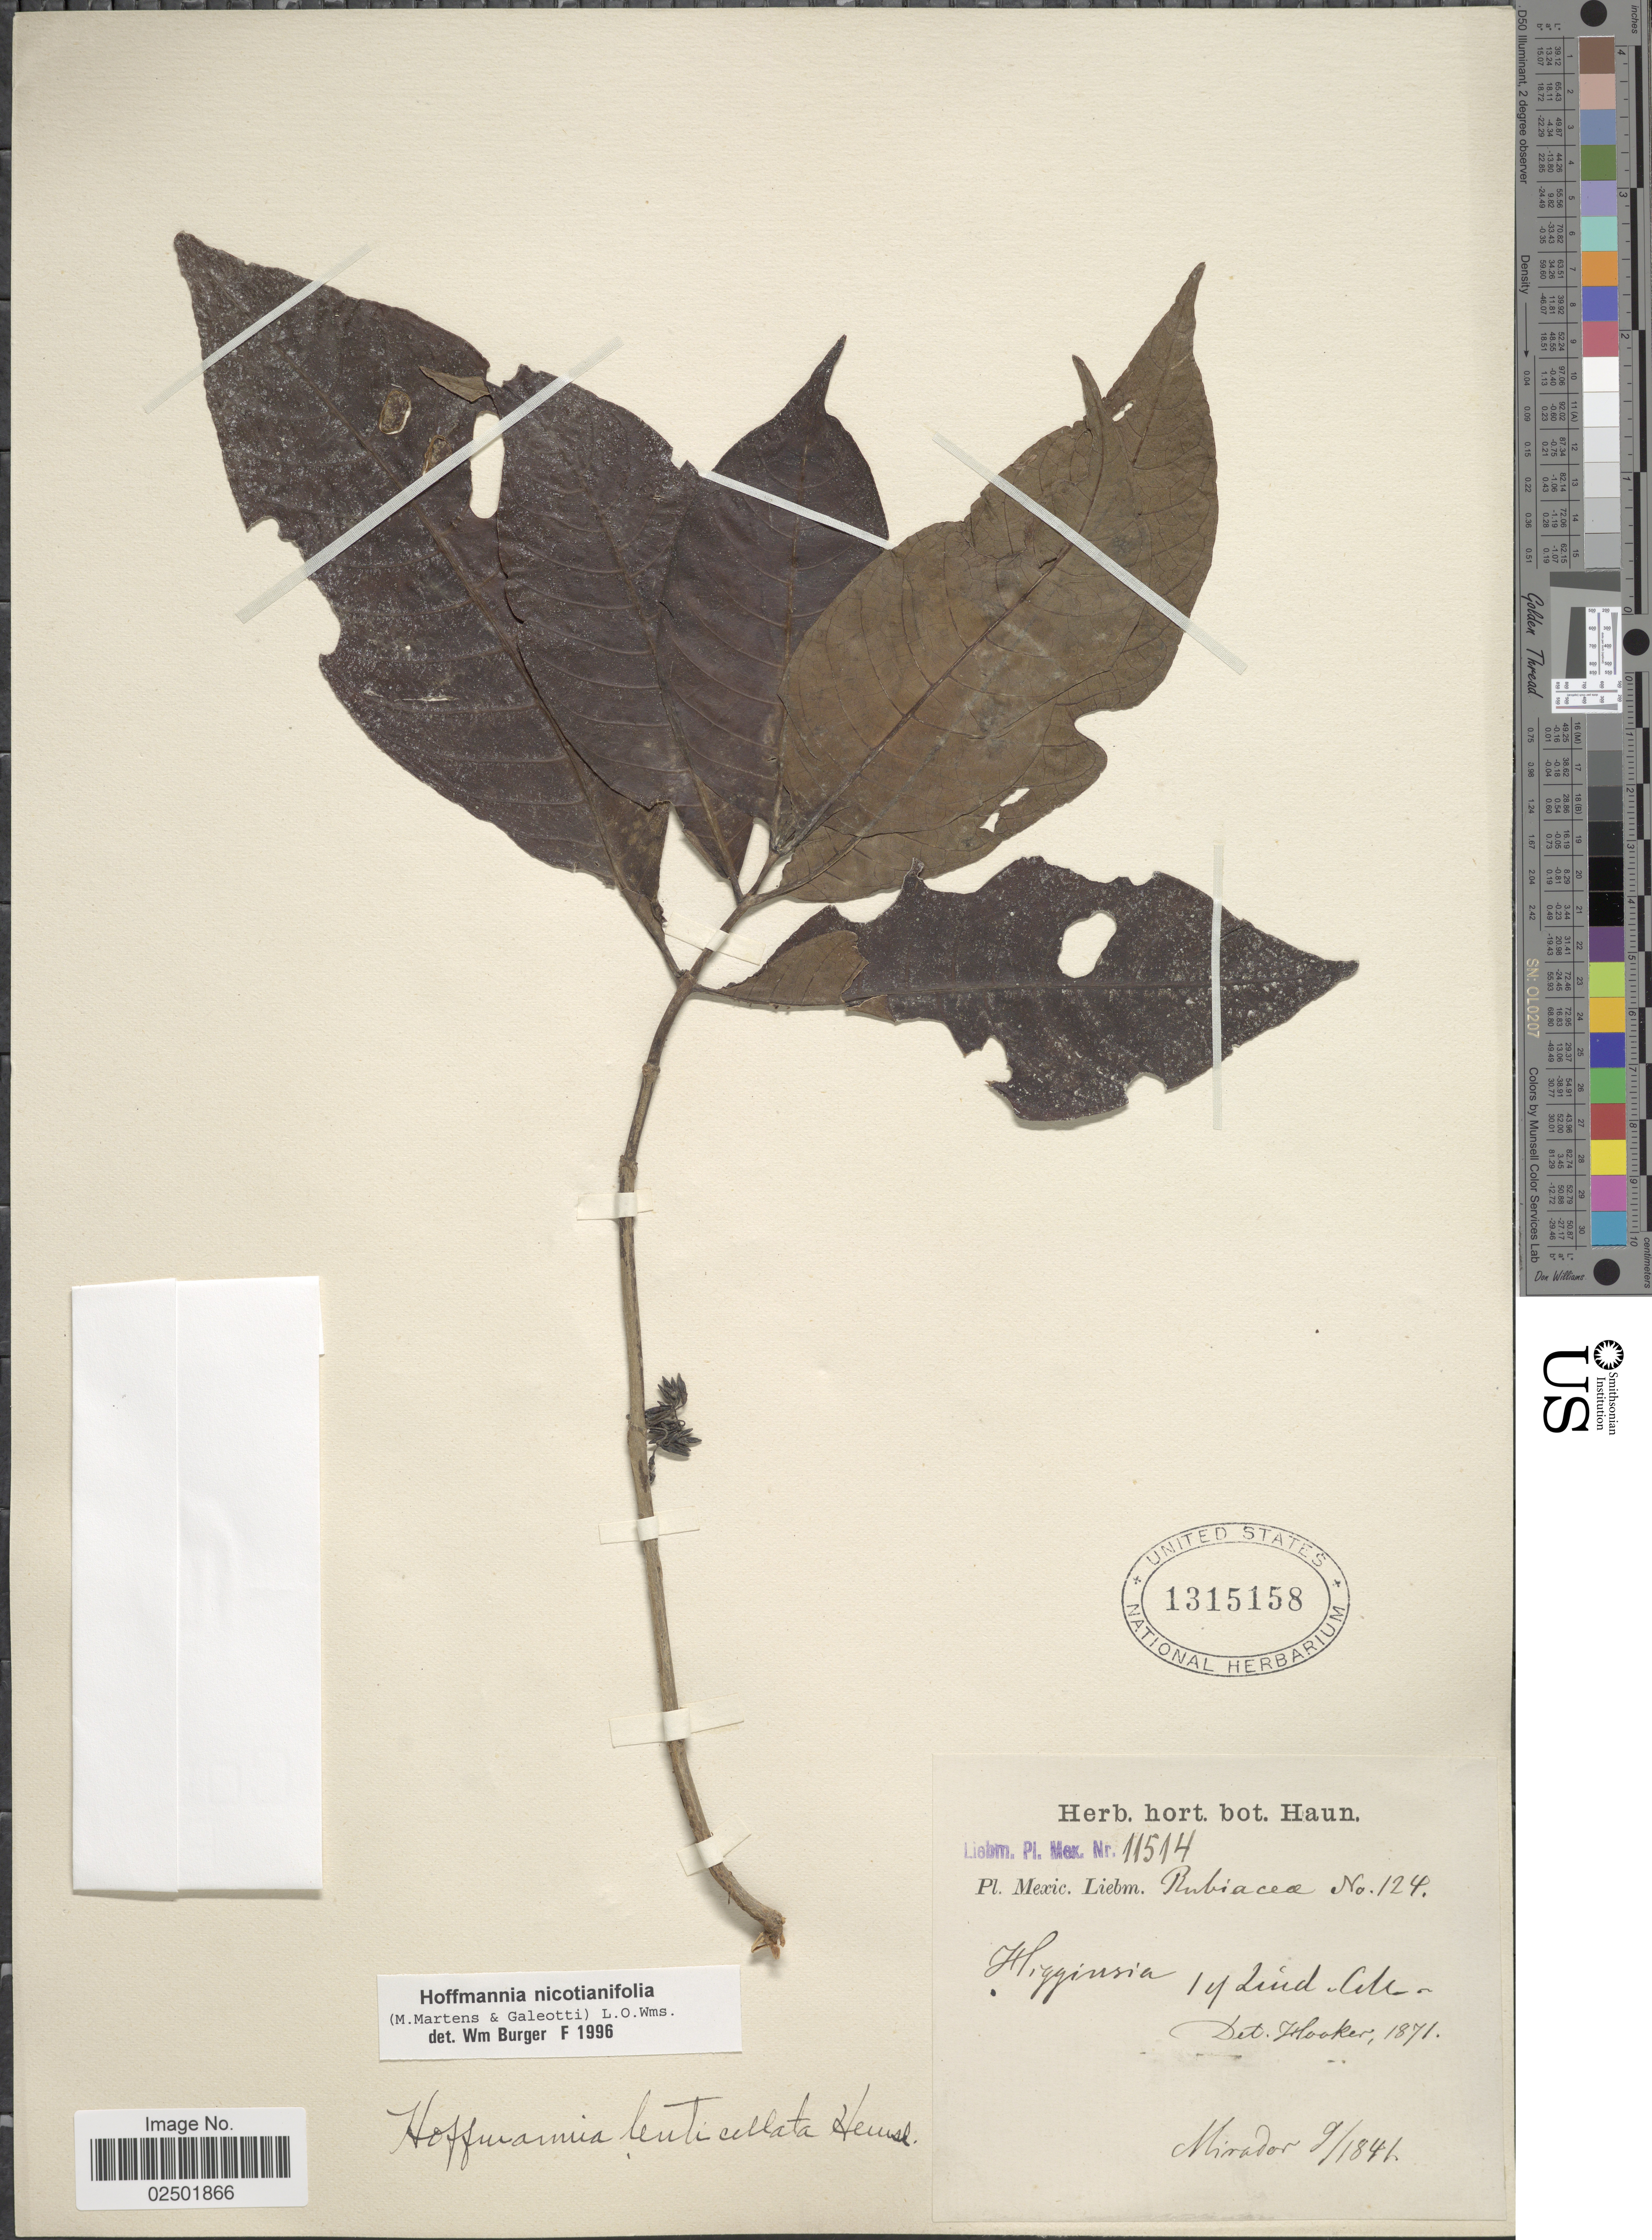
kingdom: Plantae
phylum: Tracheophyta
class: Magnoliopsida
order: Gentianales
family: Rubiaceae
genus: Hoffmannia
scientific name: Hoffmannia nicotianifolia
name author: (M. Martens & Galeoti) L.O. Williams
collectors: Liebmann, --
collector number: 11514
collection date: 1841-09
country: Mexico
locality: Mirador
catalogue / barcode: US 1315158